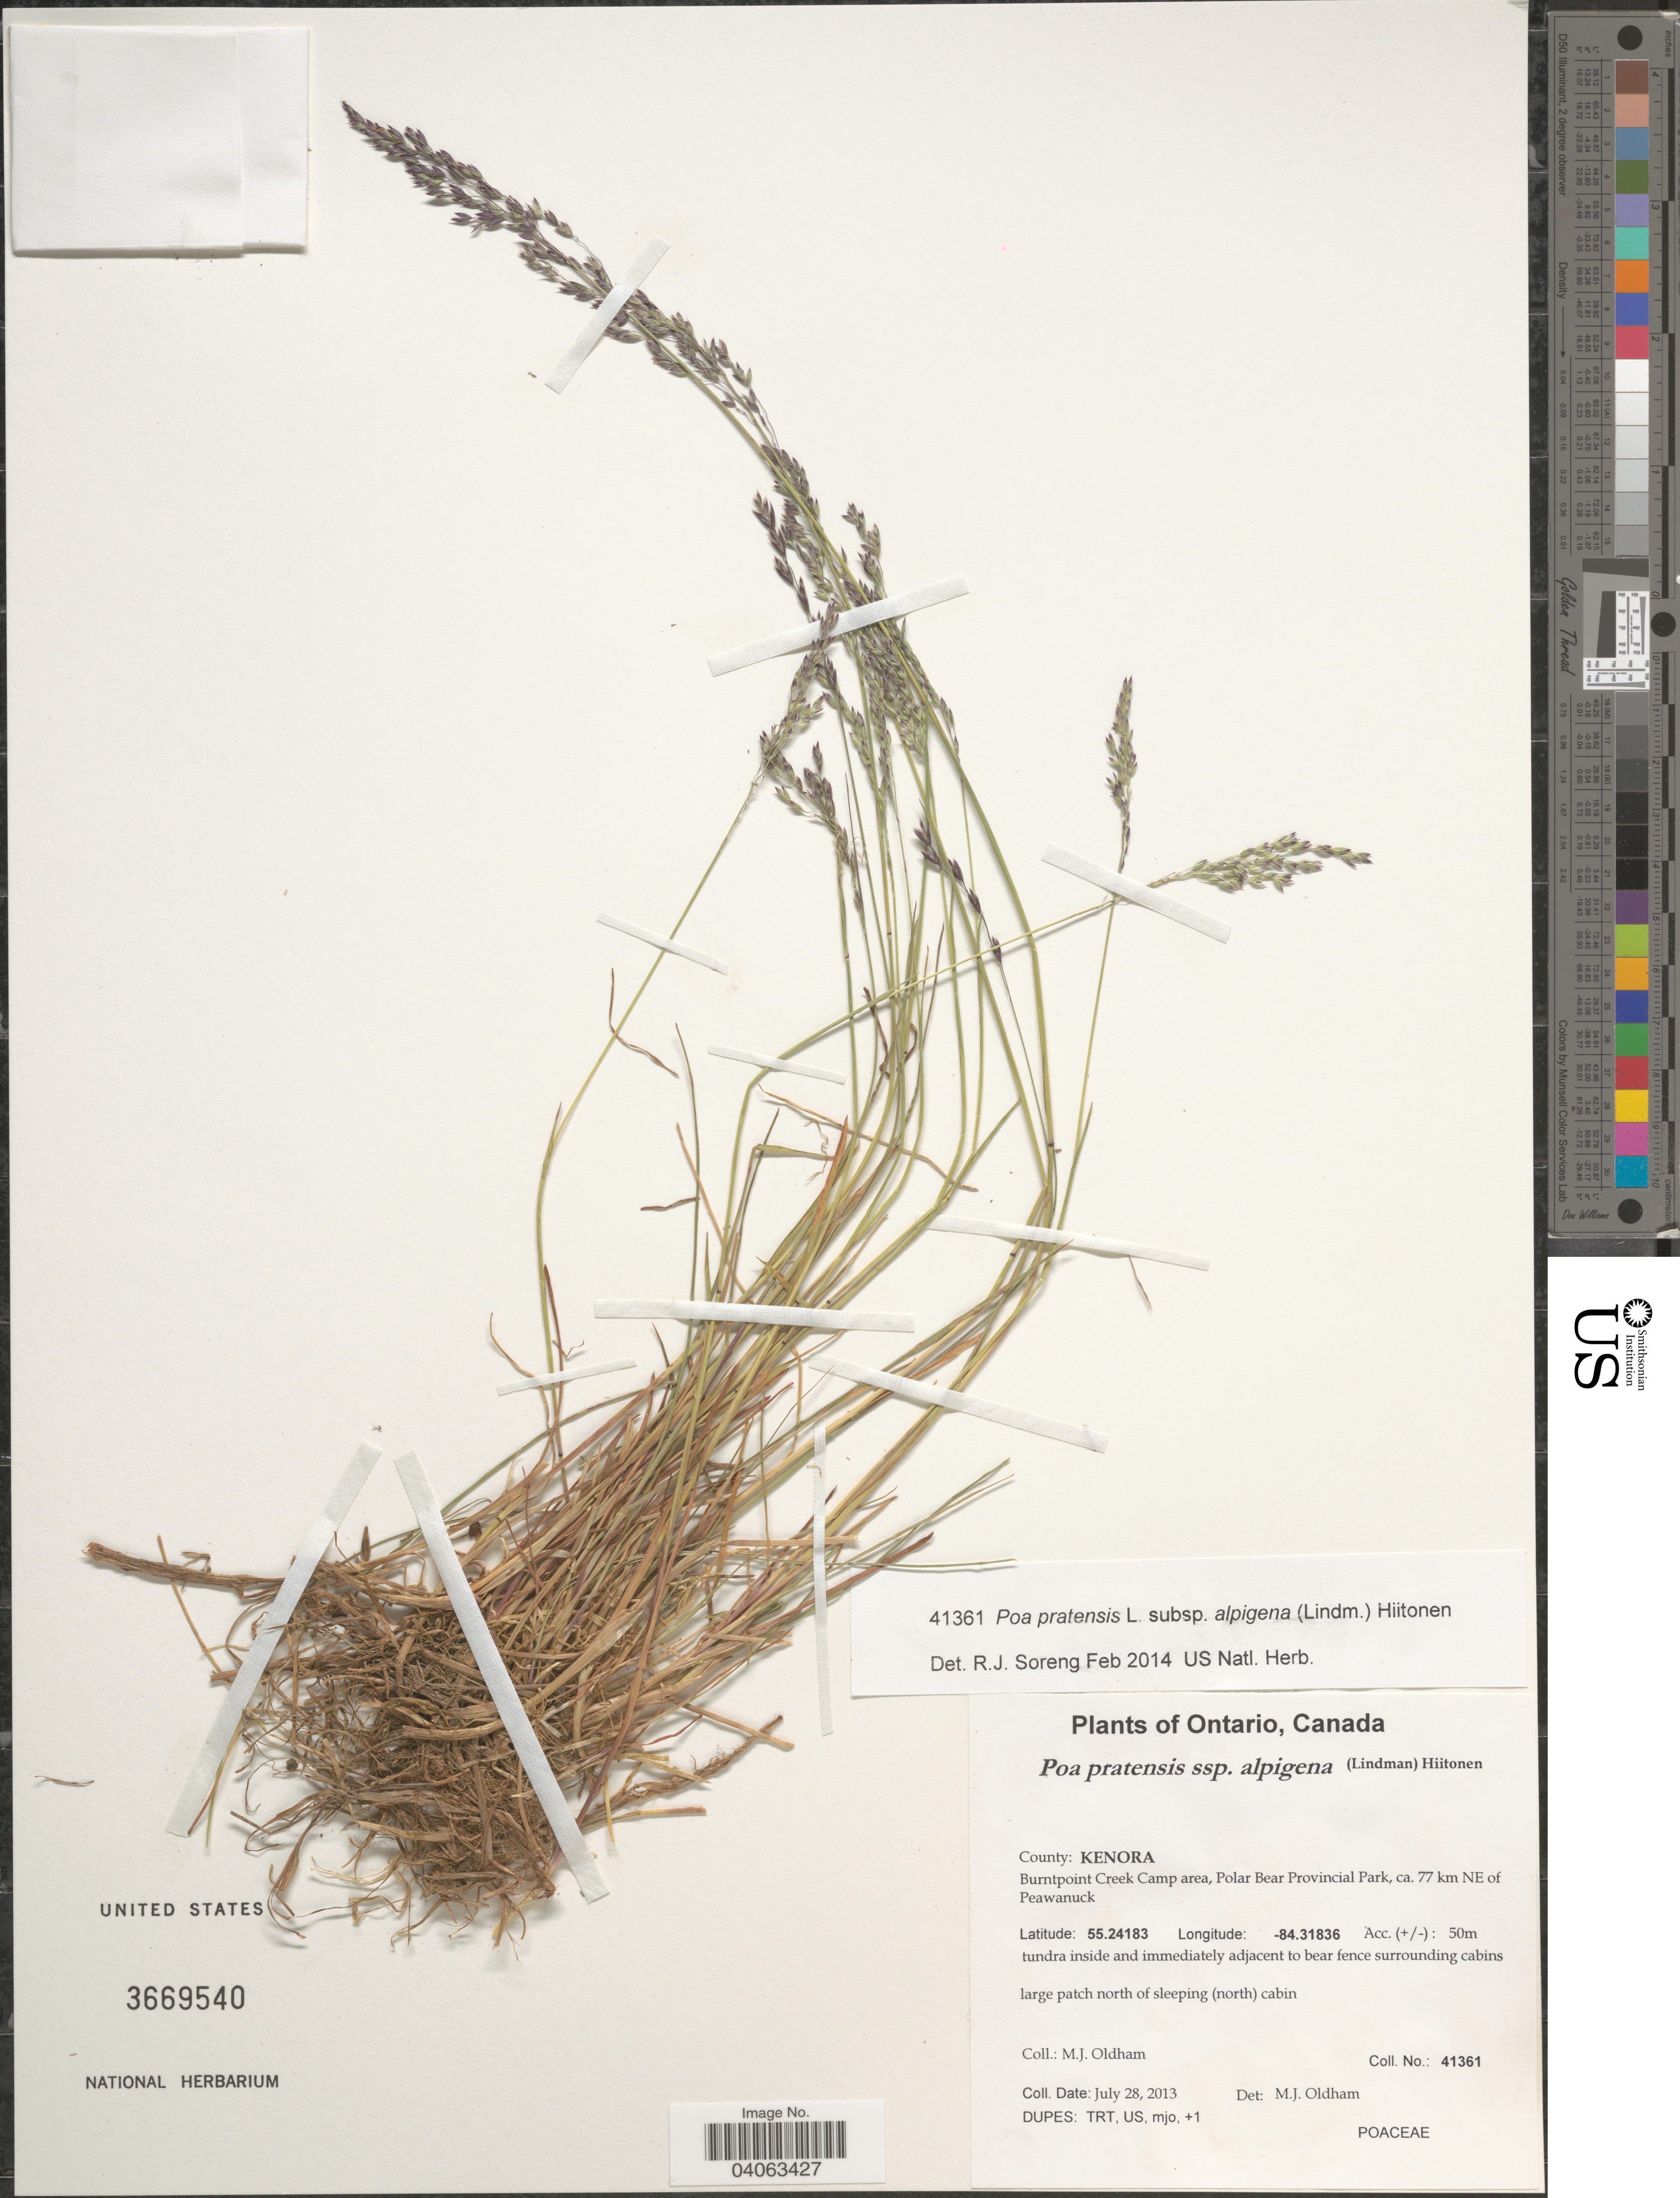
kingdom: Plantae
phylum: Tracheophyta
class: Liliopsida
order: Poales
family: Poaceae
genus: Poa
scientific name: Poa pratensis subsp. alpigena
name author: (Lindm.) Hiitonen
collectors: M. Oldham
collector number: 41361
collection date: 2013-07-28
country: Canada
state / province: Ontario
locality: County: Kenora. Burntpoint Creek Camp area, Polar Bear Provincial Park, ca. 77 km NE of Peawanuck. Large patch north of sleeping (north) cabin.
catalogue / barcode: US 3669540